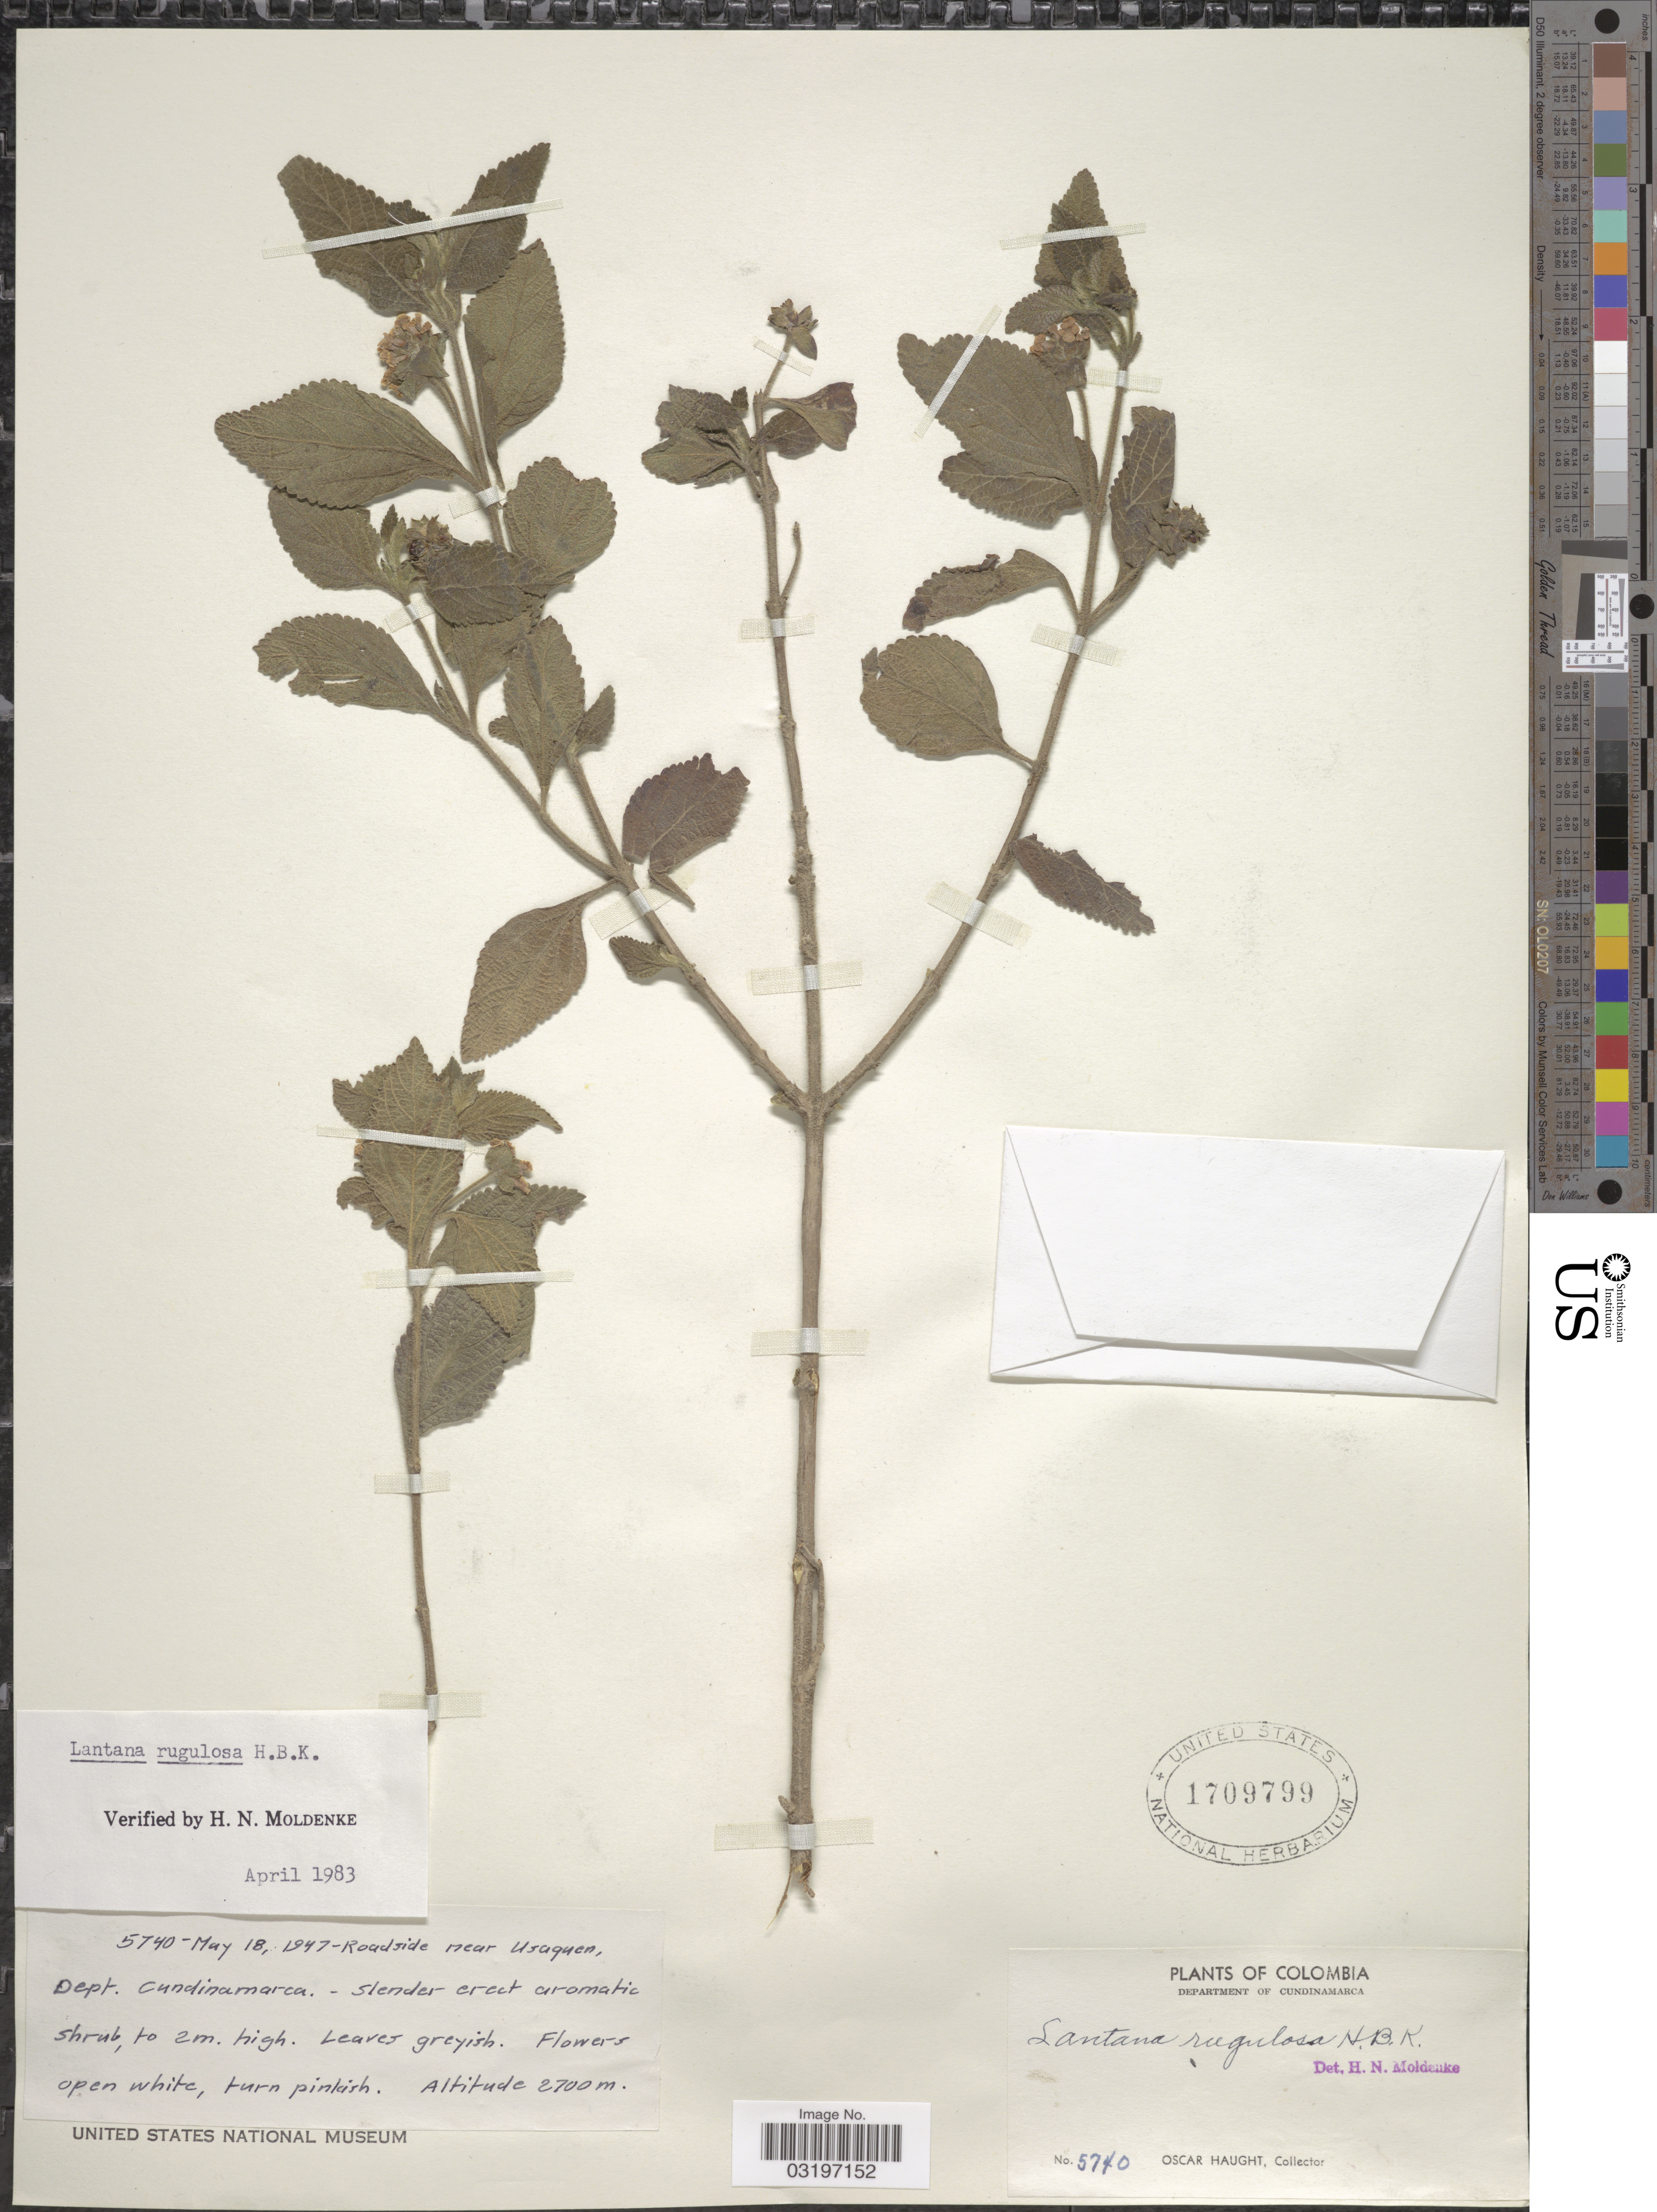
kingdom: Plantae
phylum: Tracheophyta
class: Magnoliopsida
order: Lamiales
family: Verbenaceae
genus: Lantana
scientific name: Lantana rugulosa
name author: Kunth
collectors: O. L. Haught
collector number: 5740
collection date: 1947-05-18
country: Colombia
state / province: Cundinamarca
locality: Roadside near Usaquen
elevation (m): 2700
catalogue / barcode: US 1709799